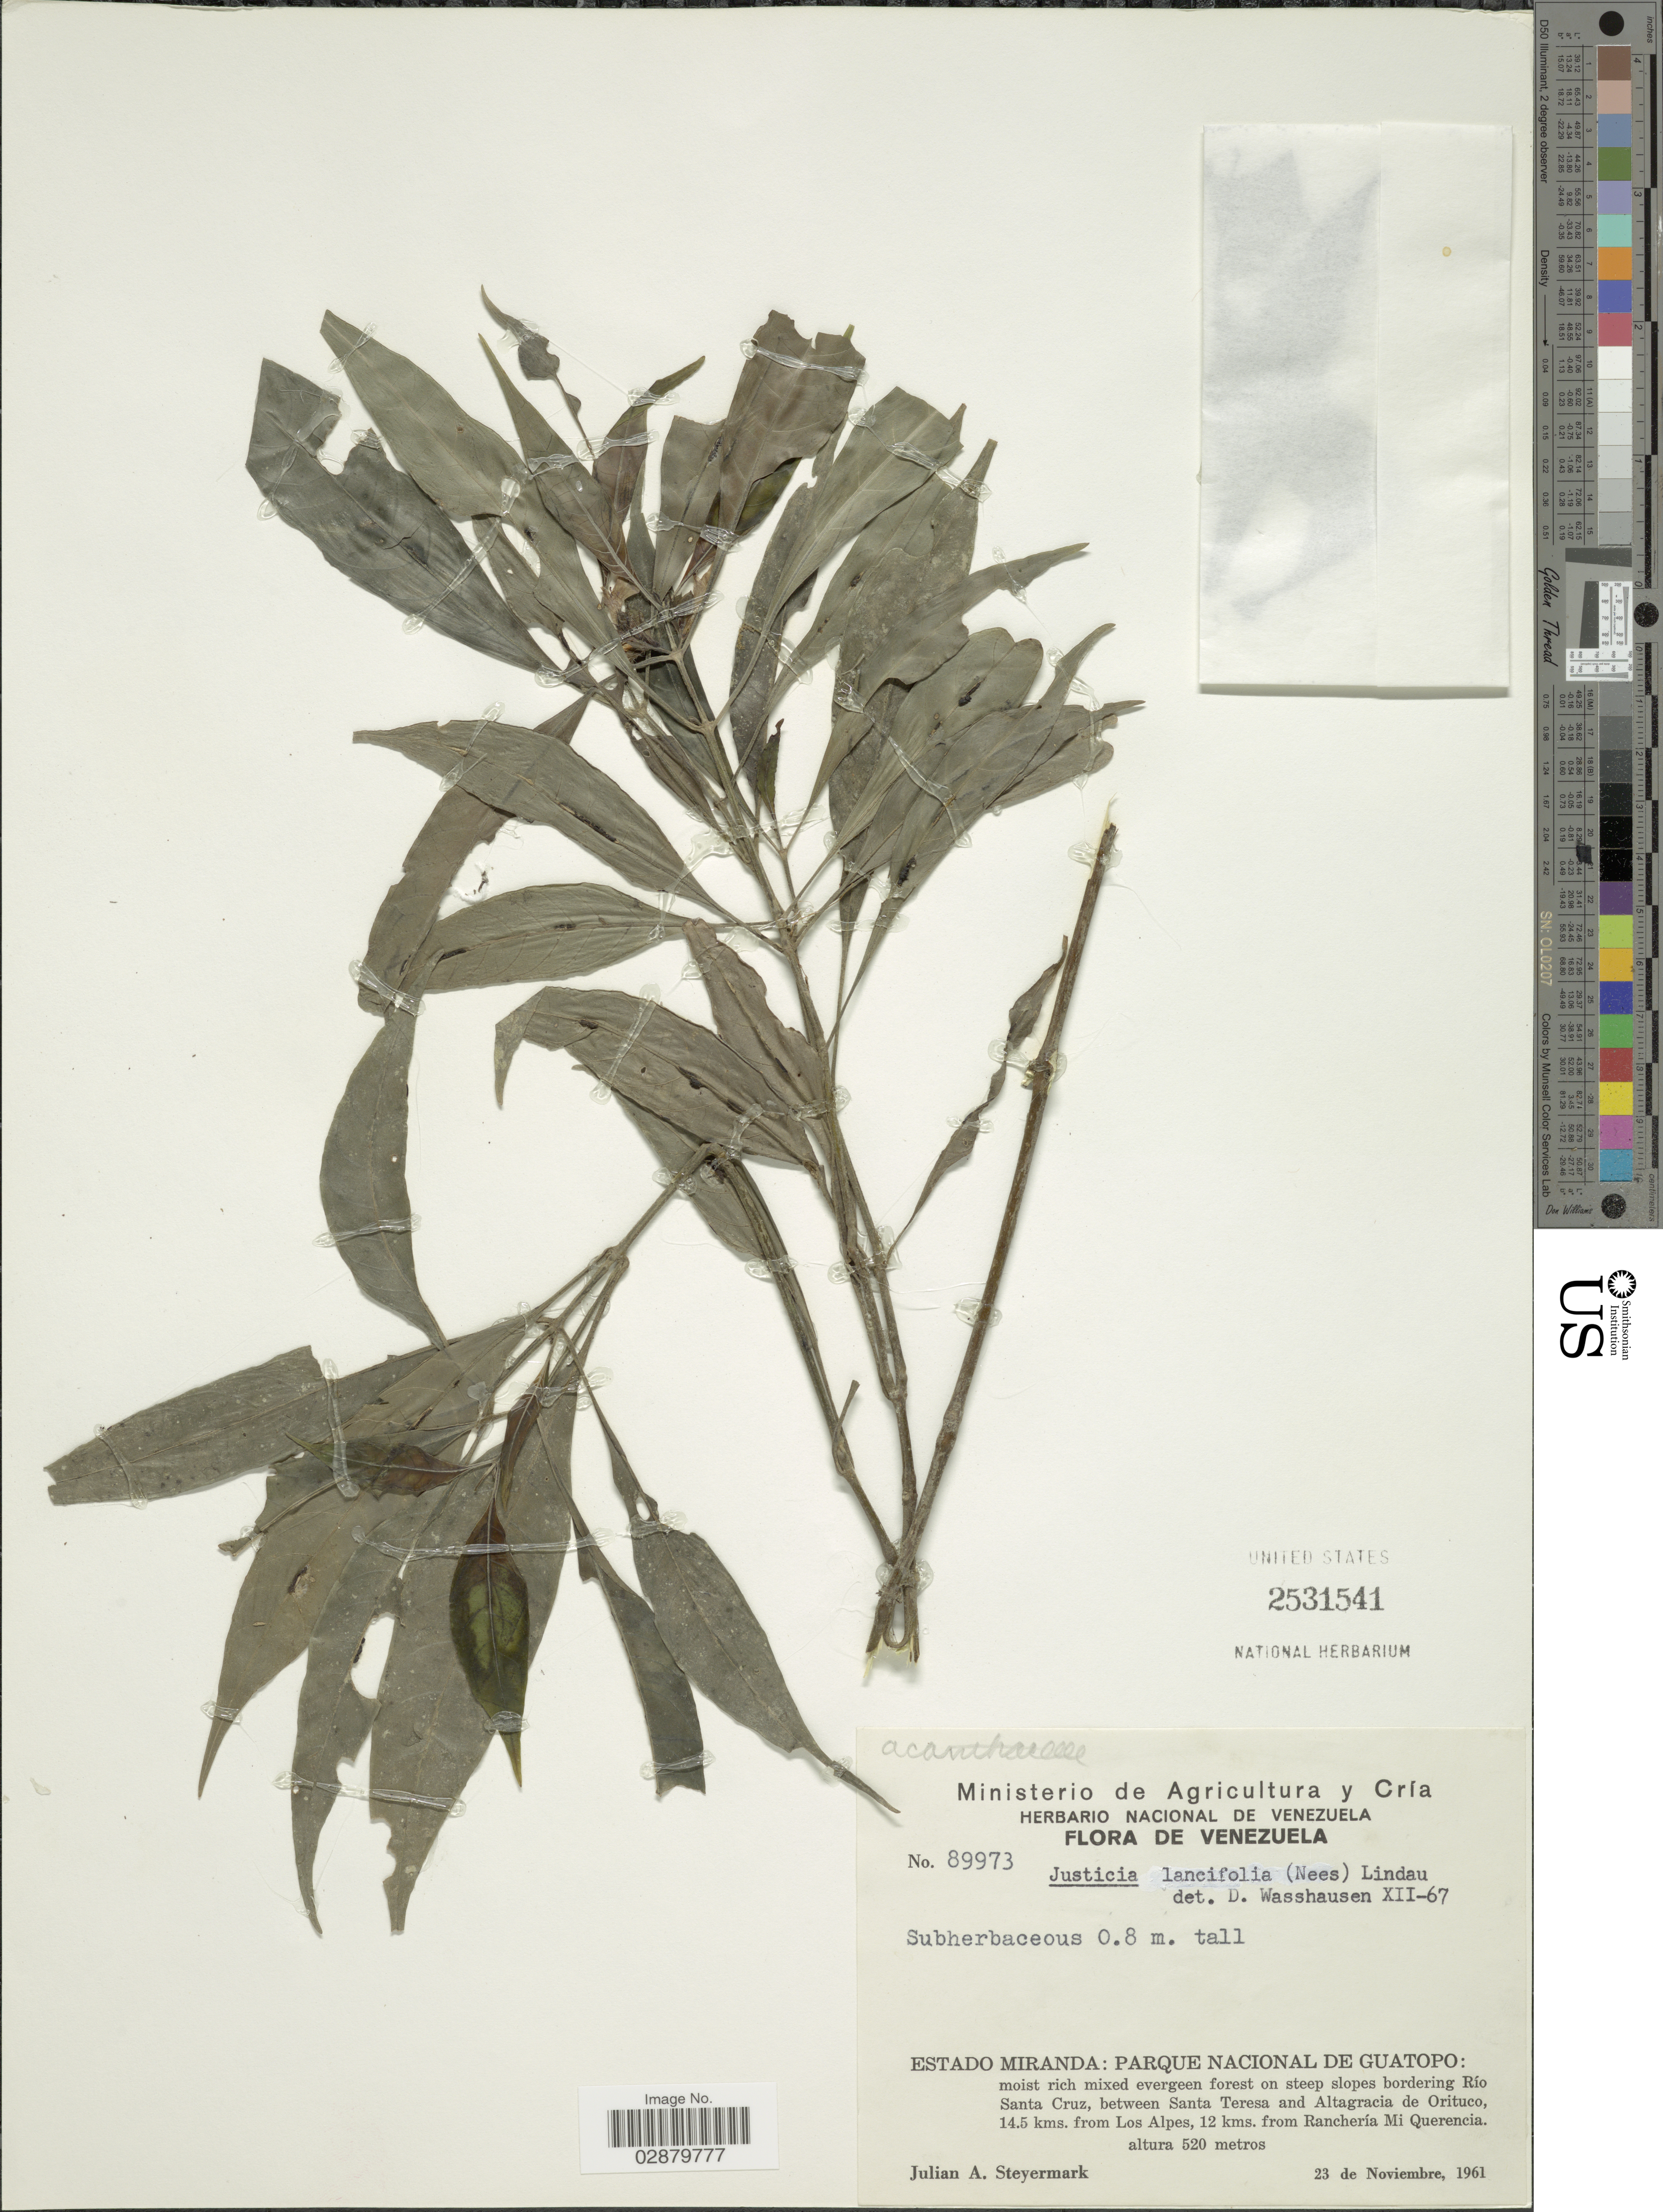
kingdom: Plantae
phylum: Tracheophyta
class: Magnoliopsida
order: Lamiales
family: Acanthaceae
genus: Justicia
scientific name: Justicia moritziana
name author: Wassh.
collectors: J. Steyermark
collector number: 89973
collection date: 1961-11-23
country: Venezuela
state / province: Miranda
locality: Parque Nacional de Guatopo: moist rich mixed evergreen forest on steep slopes bordering Río Santa Cruz, between Santa Teresa and Altagracia de Orituco, 14.5 kms. from Los Alpes, 12 kms. from Ranchería Mi Querencia.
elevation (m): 520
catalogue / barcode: US 2531541